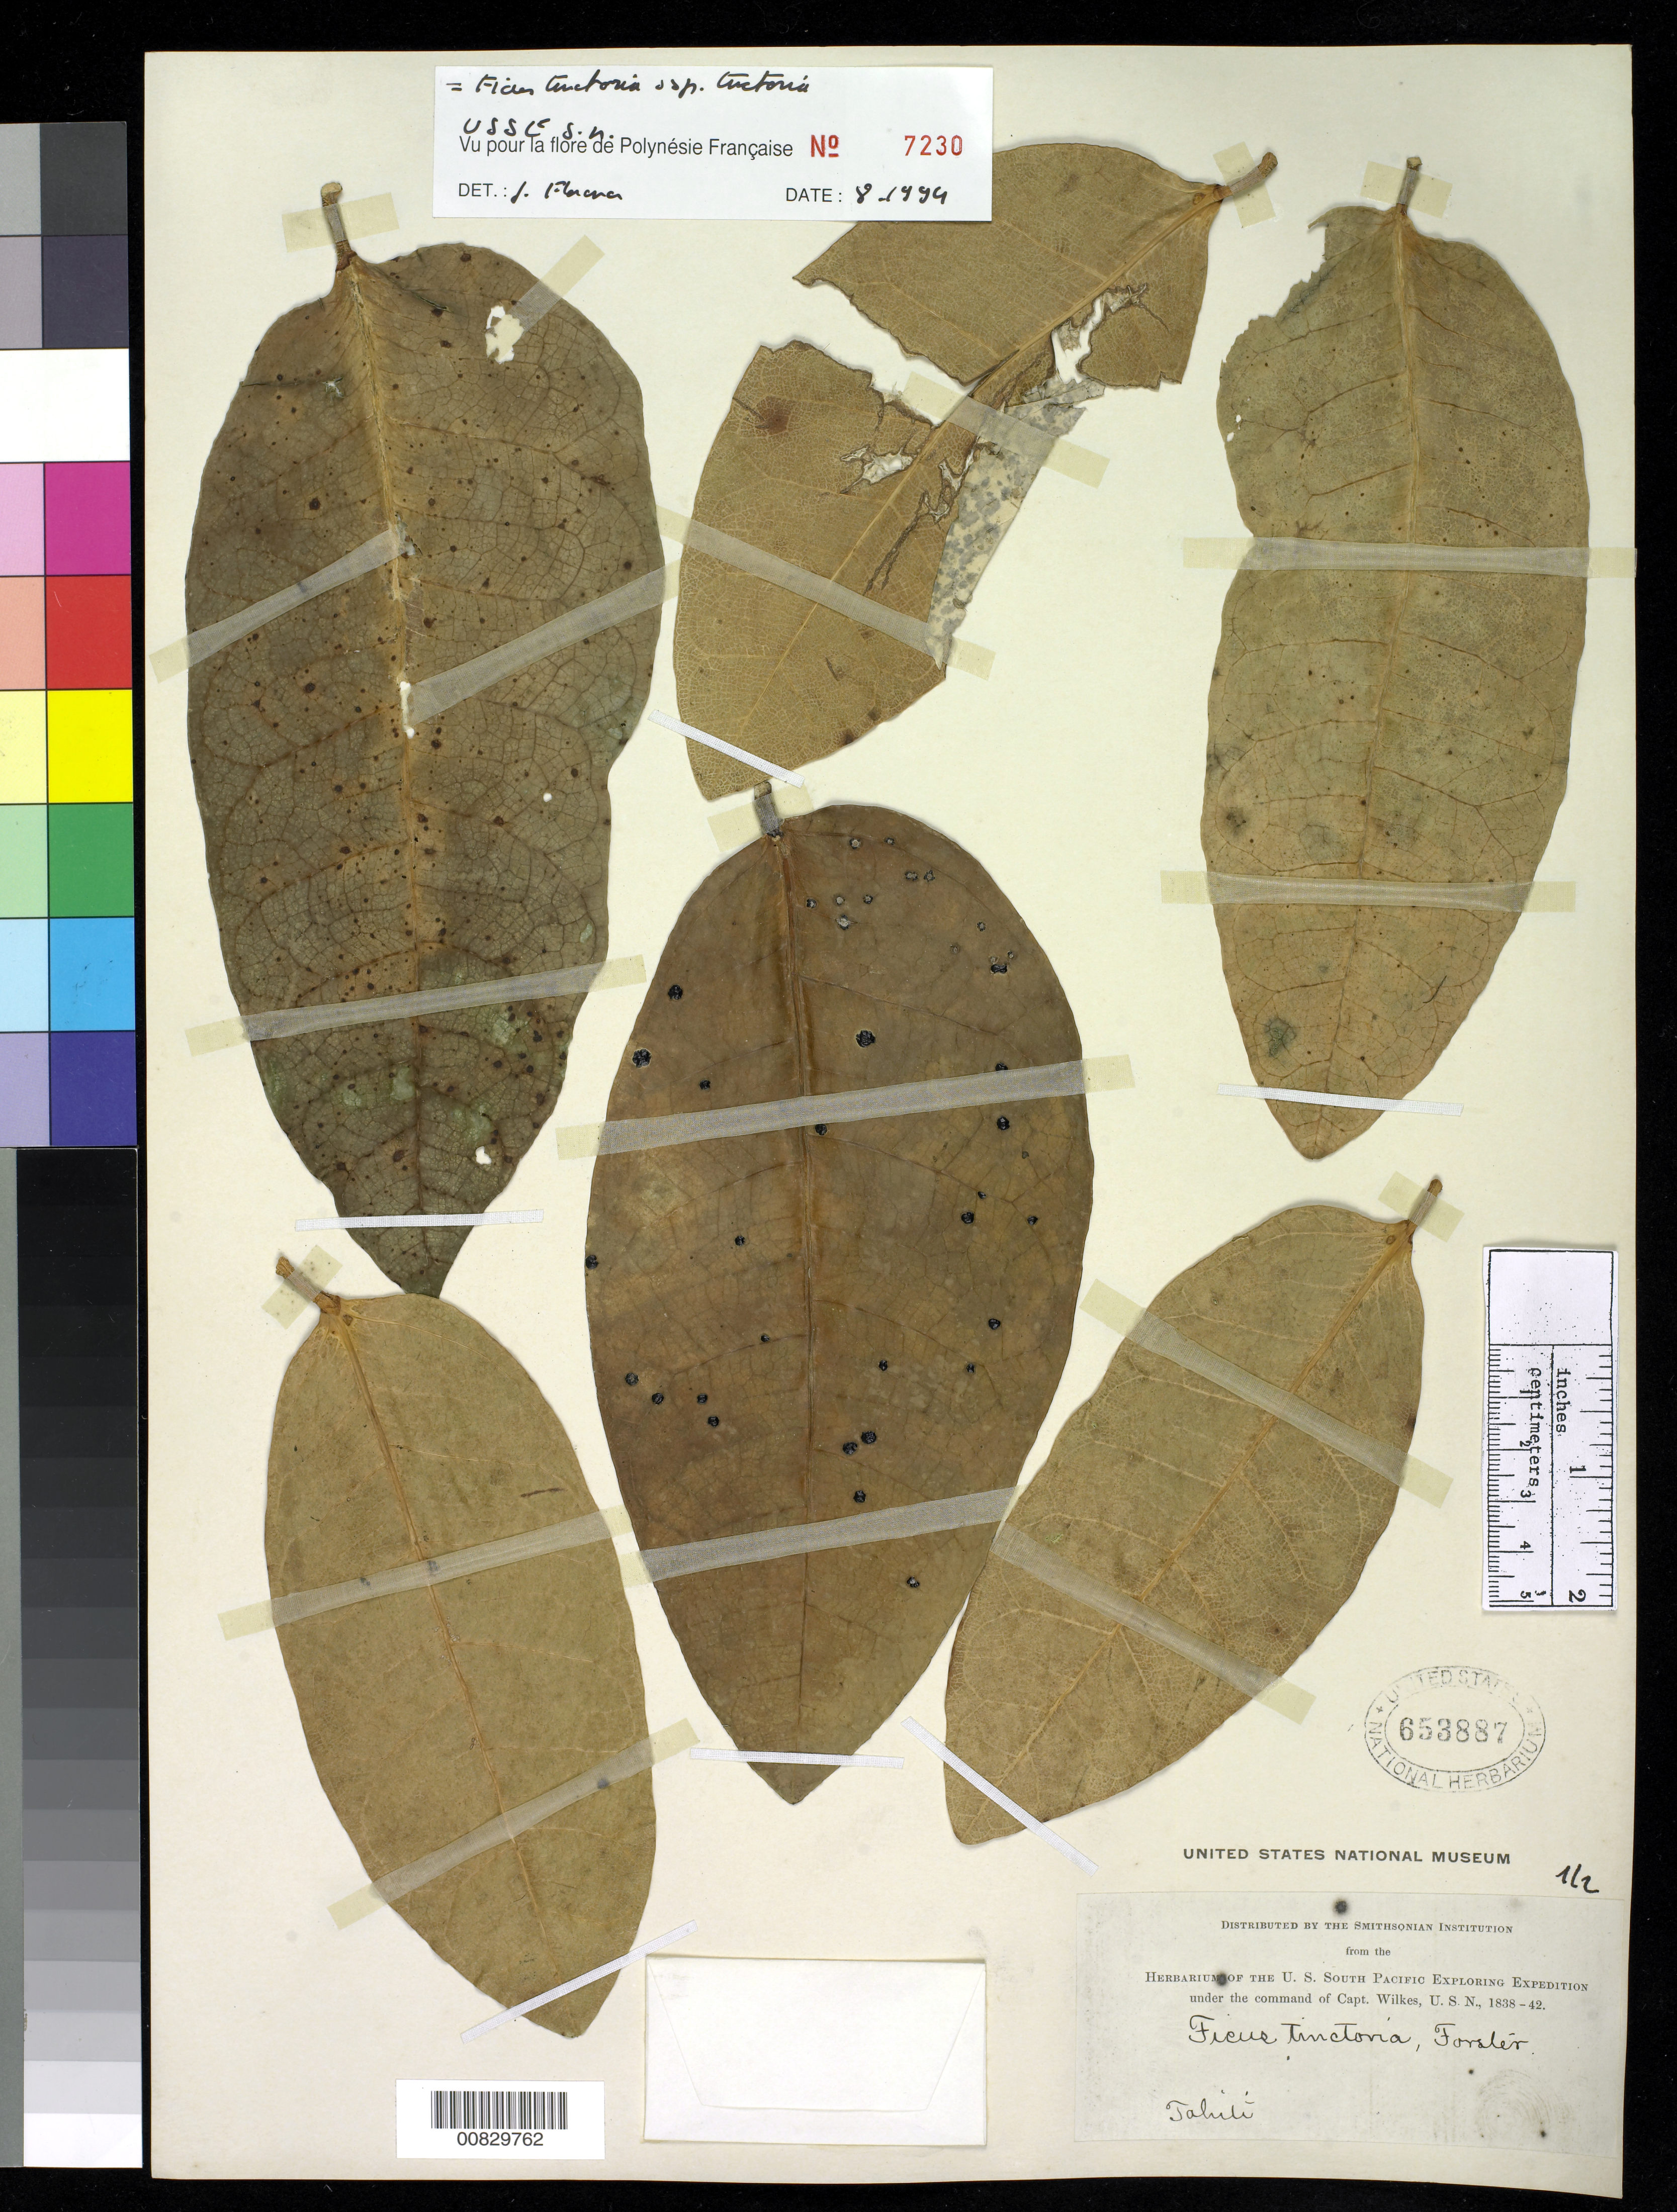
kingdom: Plantae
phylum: Tracheophyta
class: Magnoliopsida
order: Rosales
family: Moraceae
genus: Ficus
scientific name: Ficus tinctoria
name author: G. Forst.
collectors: Wilkes Explor. Exped.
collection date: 1838/1842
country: French Polynesia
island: Tahiti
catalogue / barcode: US 653887